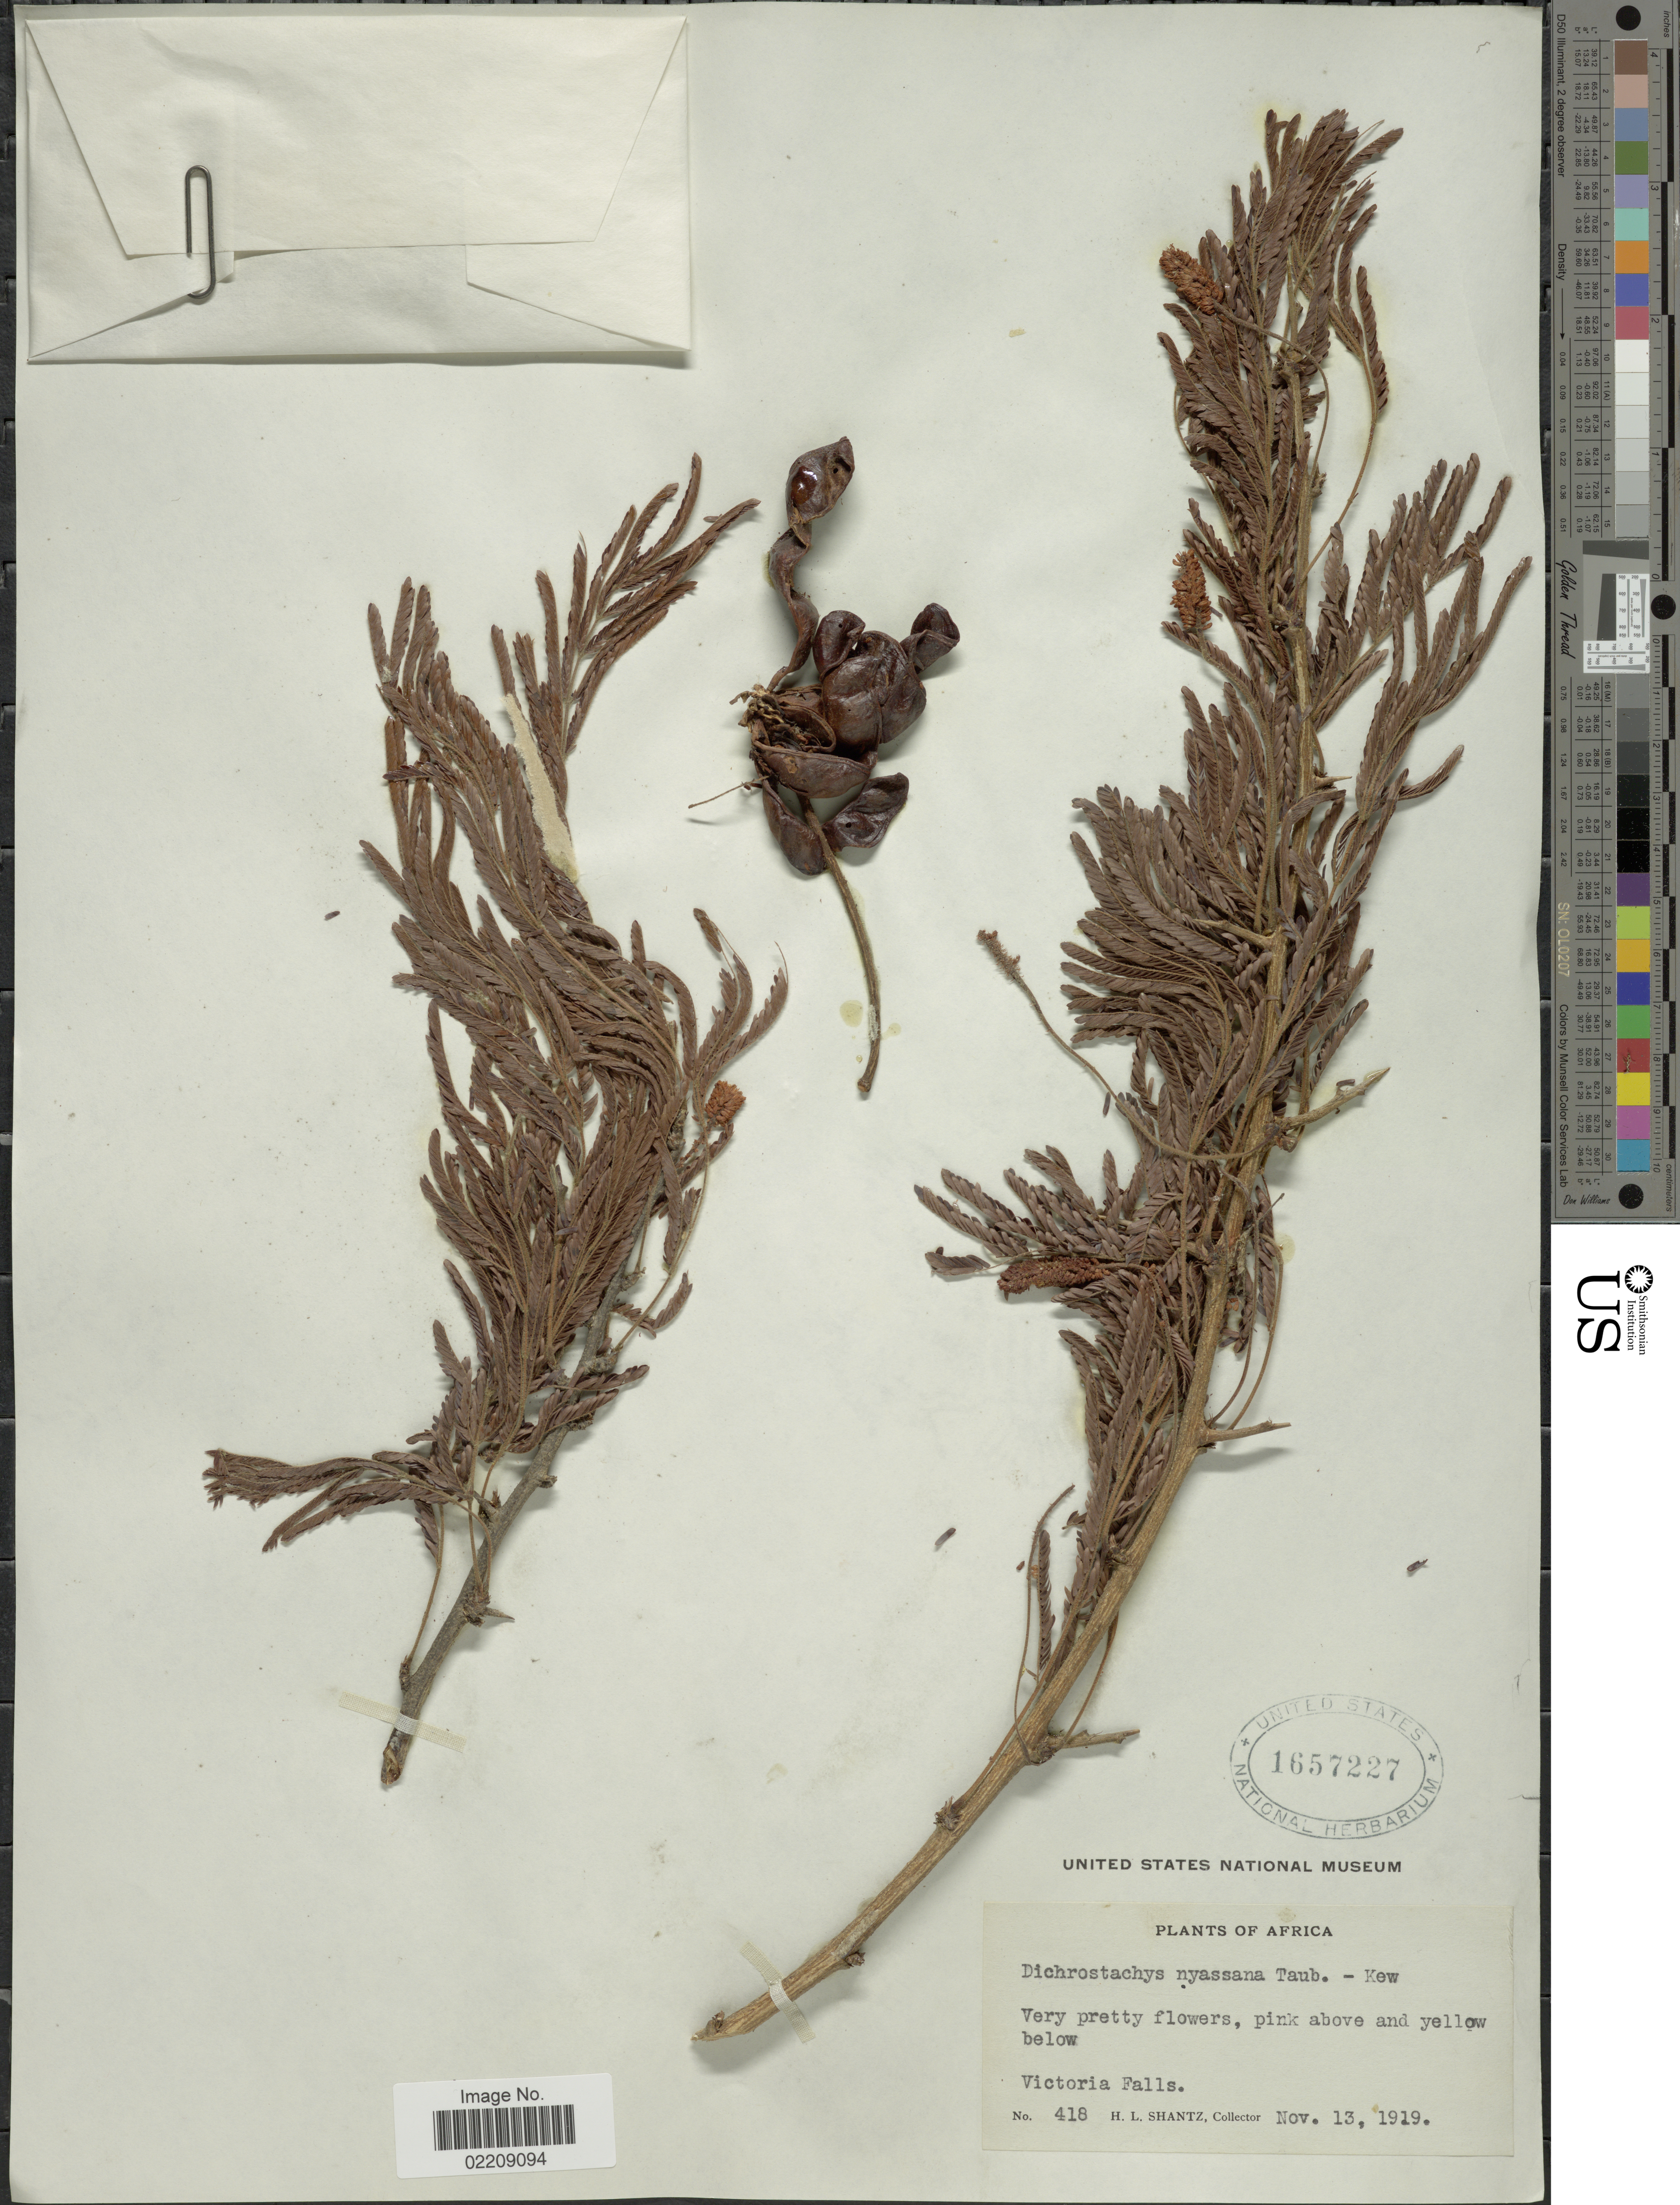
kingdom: Plantae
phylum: Tracheophyta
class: Magnoliopsida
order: Fabales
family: Fabaceae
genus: Dichrostachys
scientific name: Dichrostachys cinerea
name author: (L.) Wight & Arn.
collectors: H. Shantz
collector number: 418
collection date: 1919-11-13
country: Zambia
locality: Africa, Victoria Falls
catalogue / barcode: US 1657227